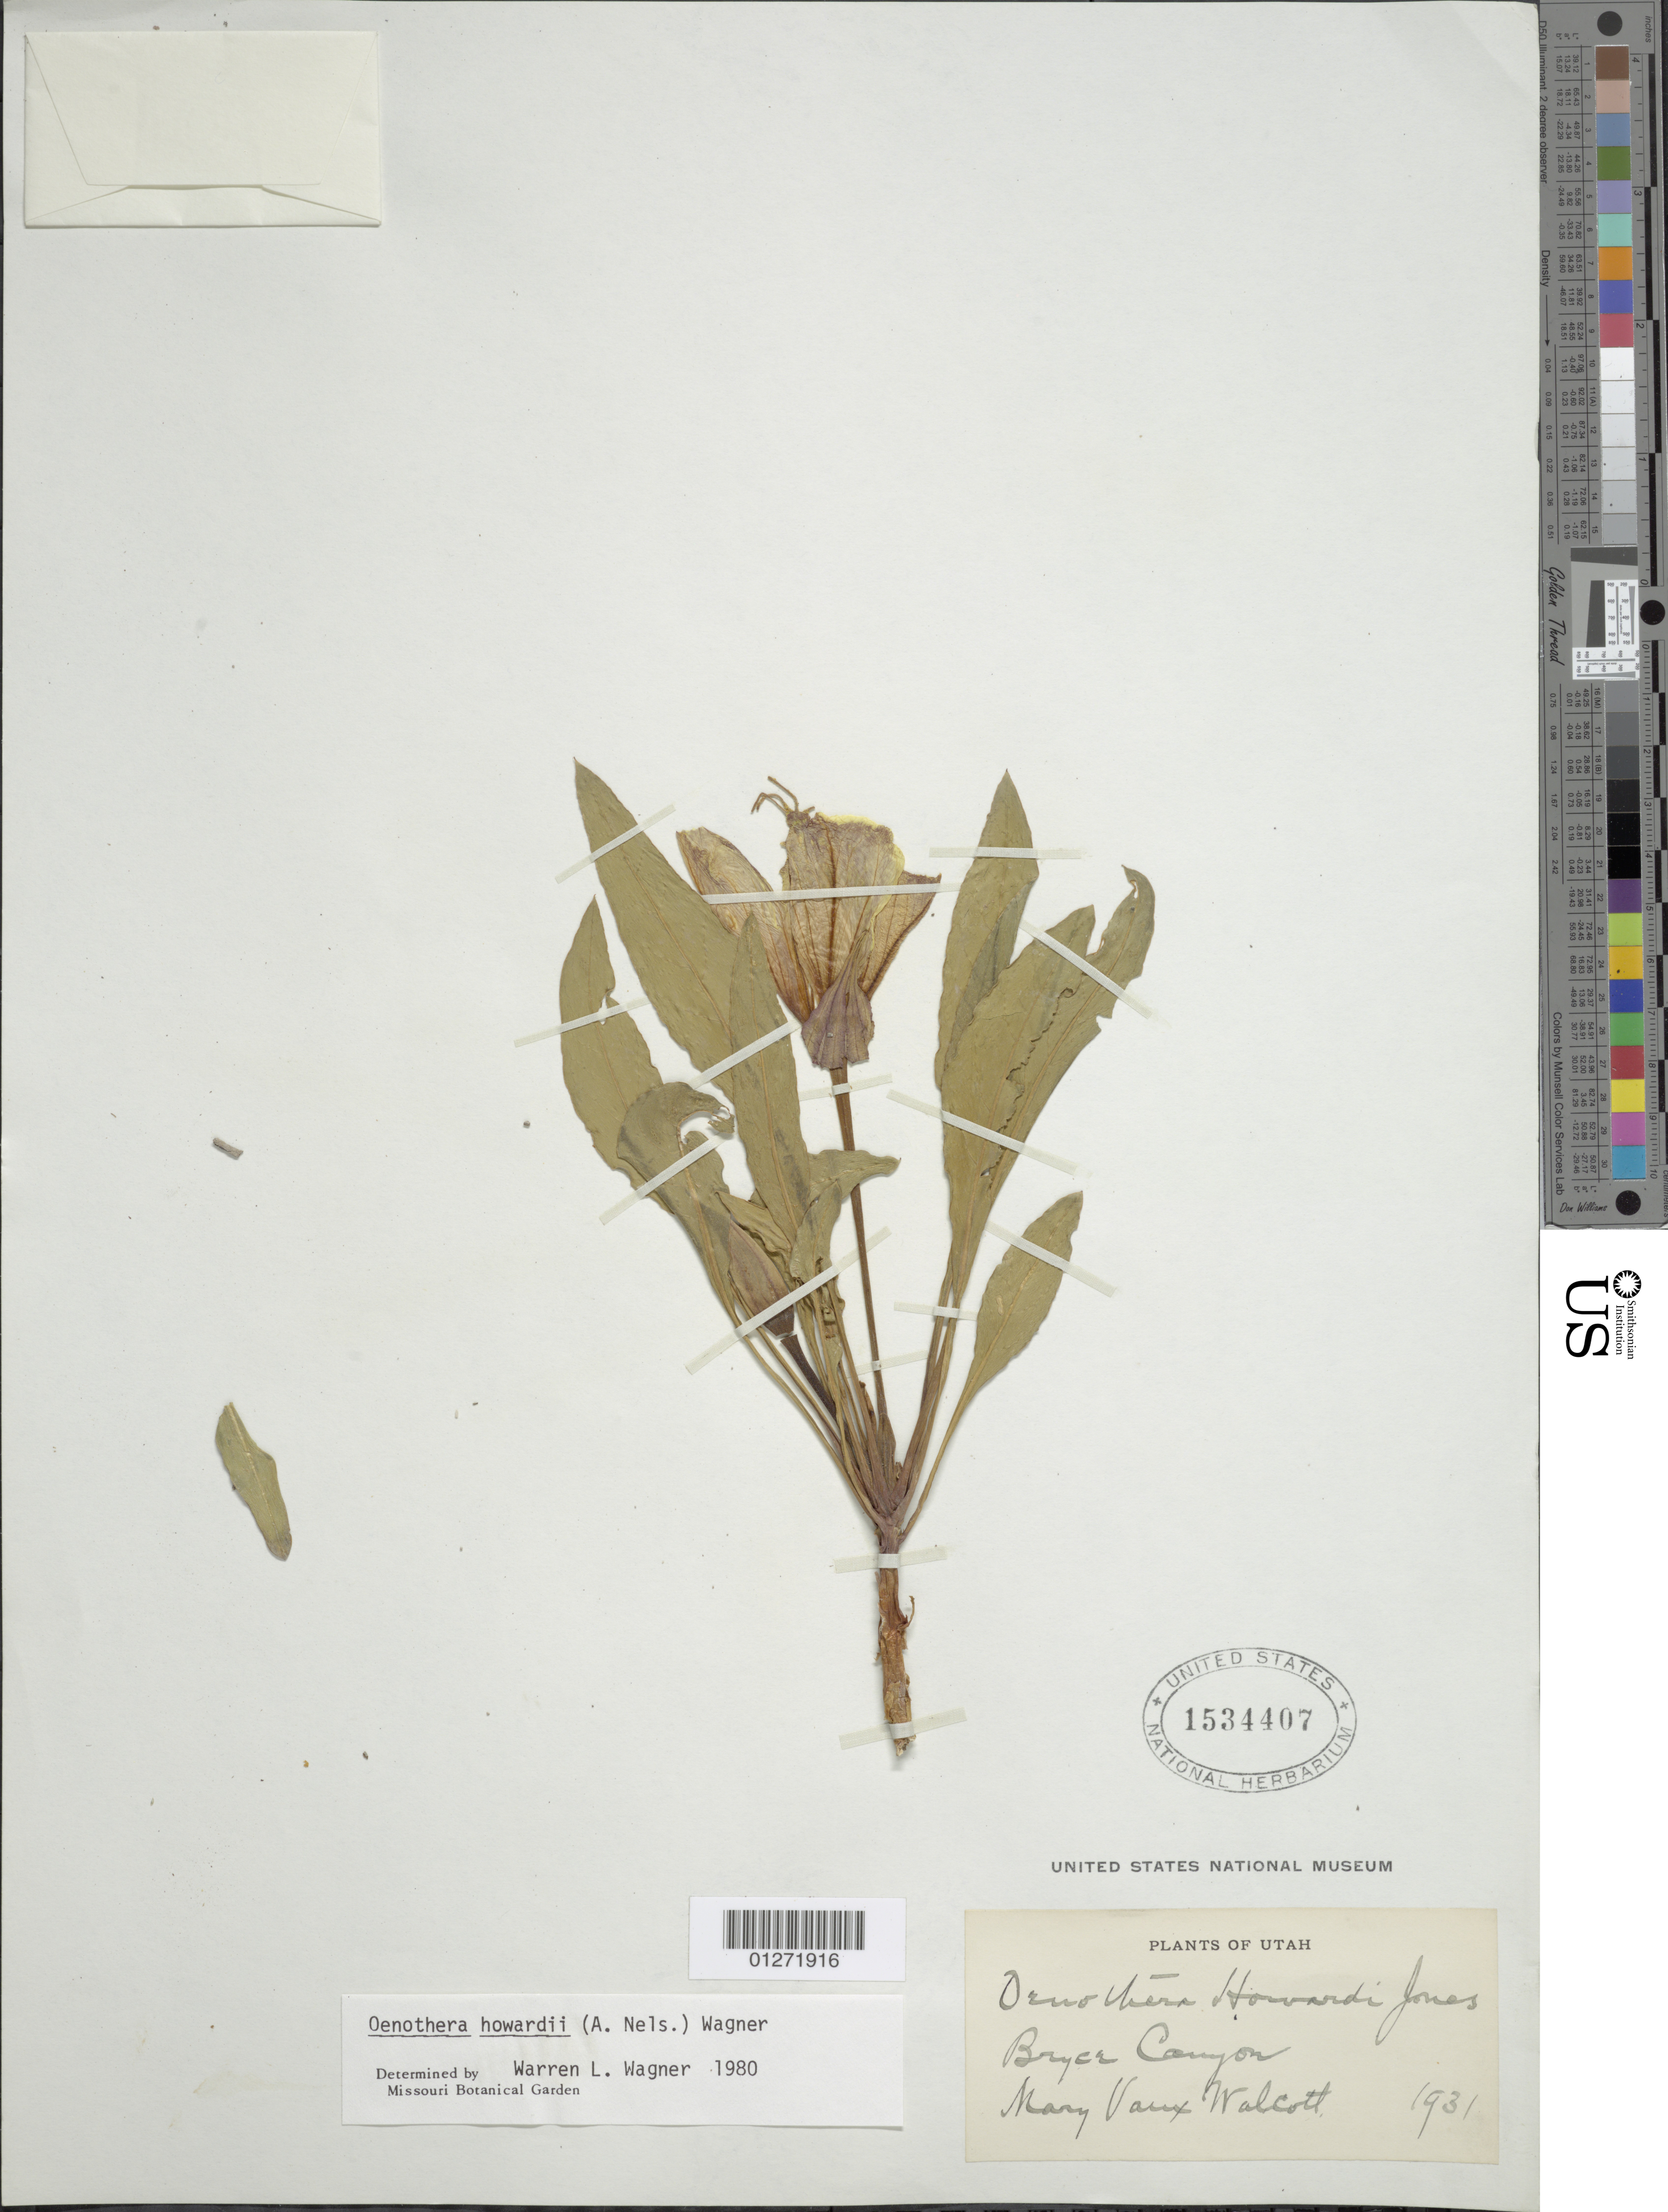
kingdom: Plantae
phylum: Tracheophyta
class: Magnoliopsida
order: Myrtales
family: Onagraceae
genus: Oenothera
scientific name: Oenothera howardii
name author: (A. Nelson) M.E. Jones ex Prain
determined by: Wagner, W. L., (BOT), Smithsonian Institution - National Museum of Natural History (UNITED STATES)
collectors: M. Walcott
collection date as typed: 1931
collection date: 1931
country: United States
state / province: Utah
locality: Bryer Canyon.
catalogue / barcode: US 1534407